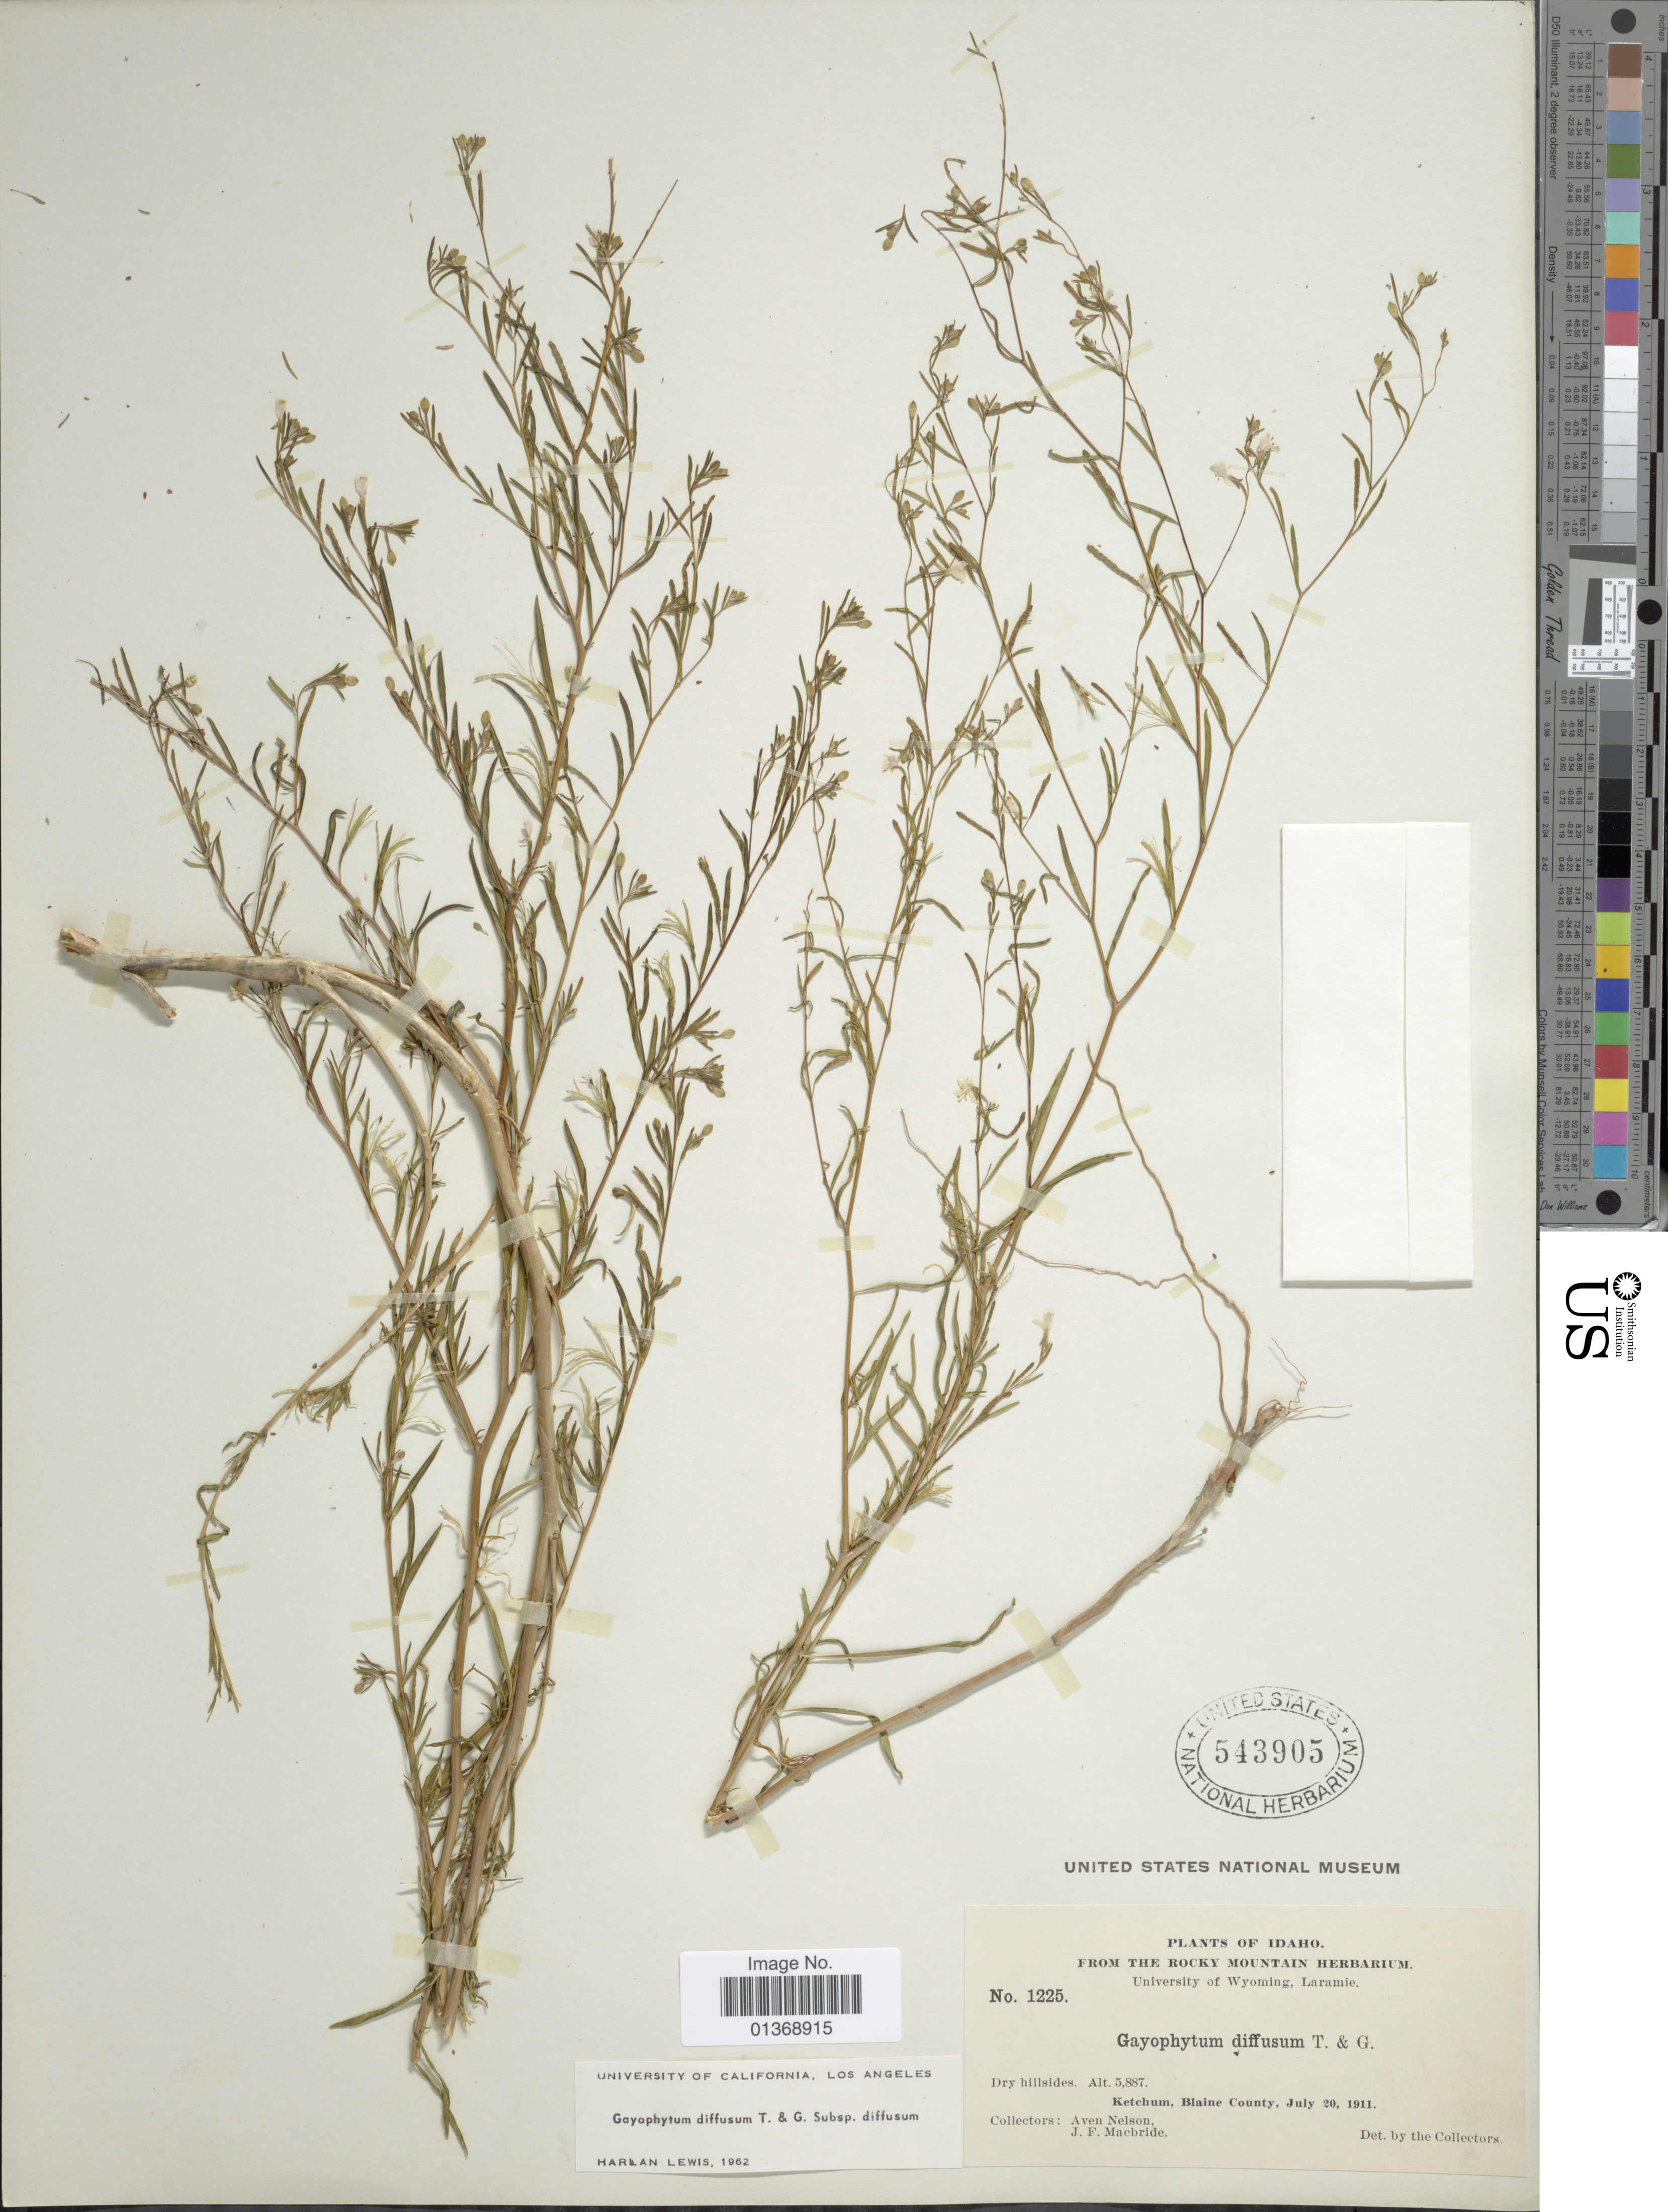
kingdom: Plantae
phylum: Tracheophyta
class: Magnoliopsida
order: Myrtales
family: Onagraceae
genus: Gayophytum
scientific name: Gayophytum diffusum subsp. parviflorum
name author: F. H. Lewis & Szweyk.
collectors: A. Nelson & J. F. Macbride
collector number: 1225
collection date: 1911-07-20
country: United States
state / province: Idaho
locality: Ketchum, Blaine County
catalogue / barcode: US 543905